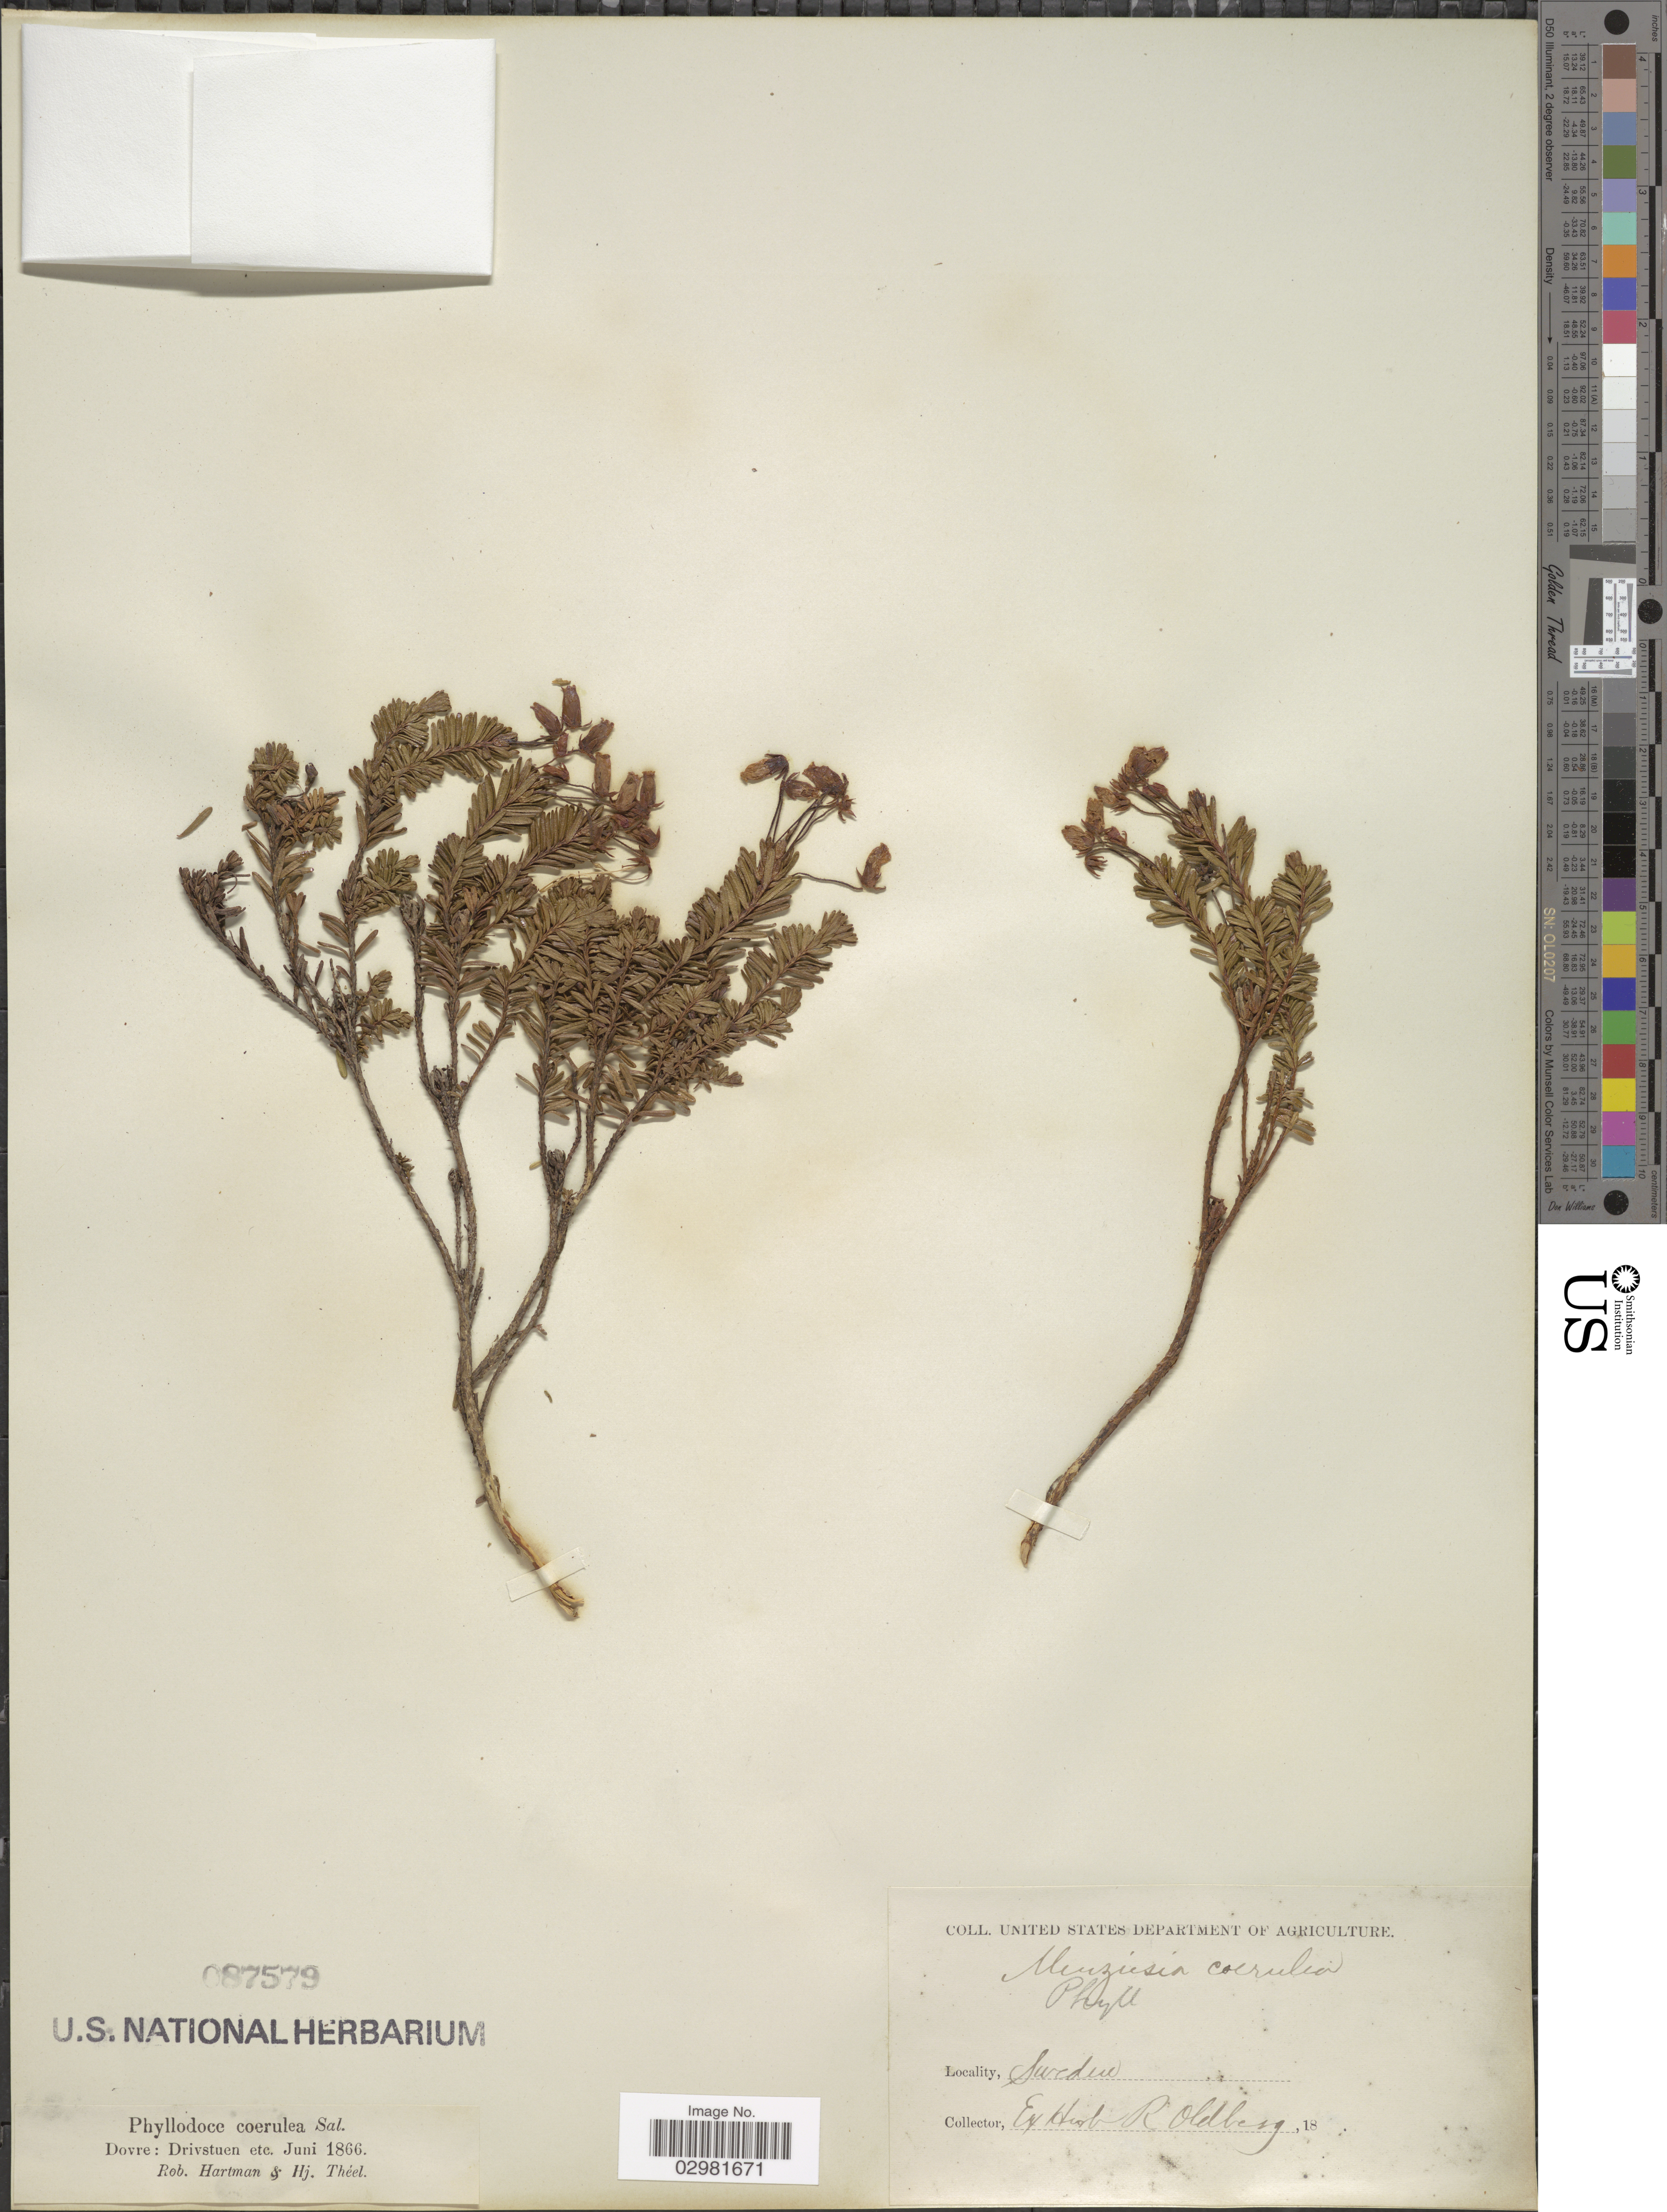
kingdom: Plantae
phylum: Tracheophyta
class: Magnoliopsida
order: Ericales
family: Ericaceae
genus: Phyllodoce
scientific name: Phyllodoce caerulea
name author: (L.) Bab.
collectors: R. W. Hartman & H. Théel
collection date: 1866-06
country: Sweden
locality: Dovre: Drivstuen.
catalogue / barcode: US 87579